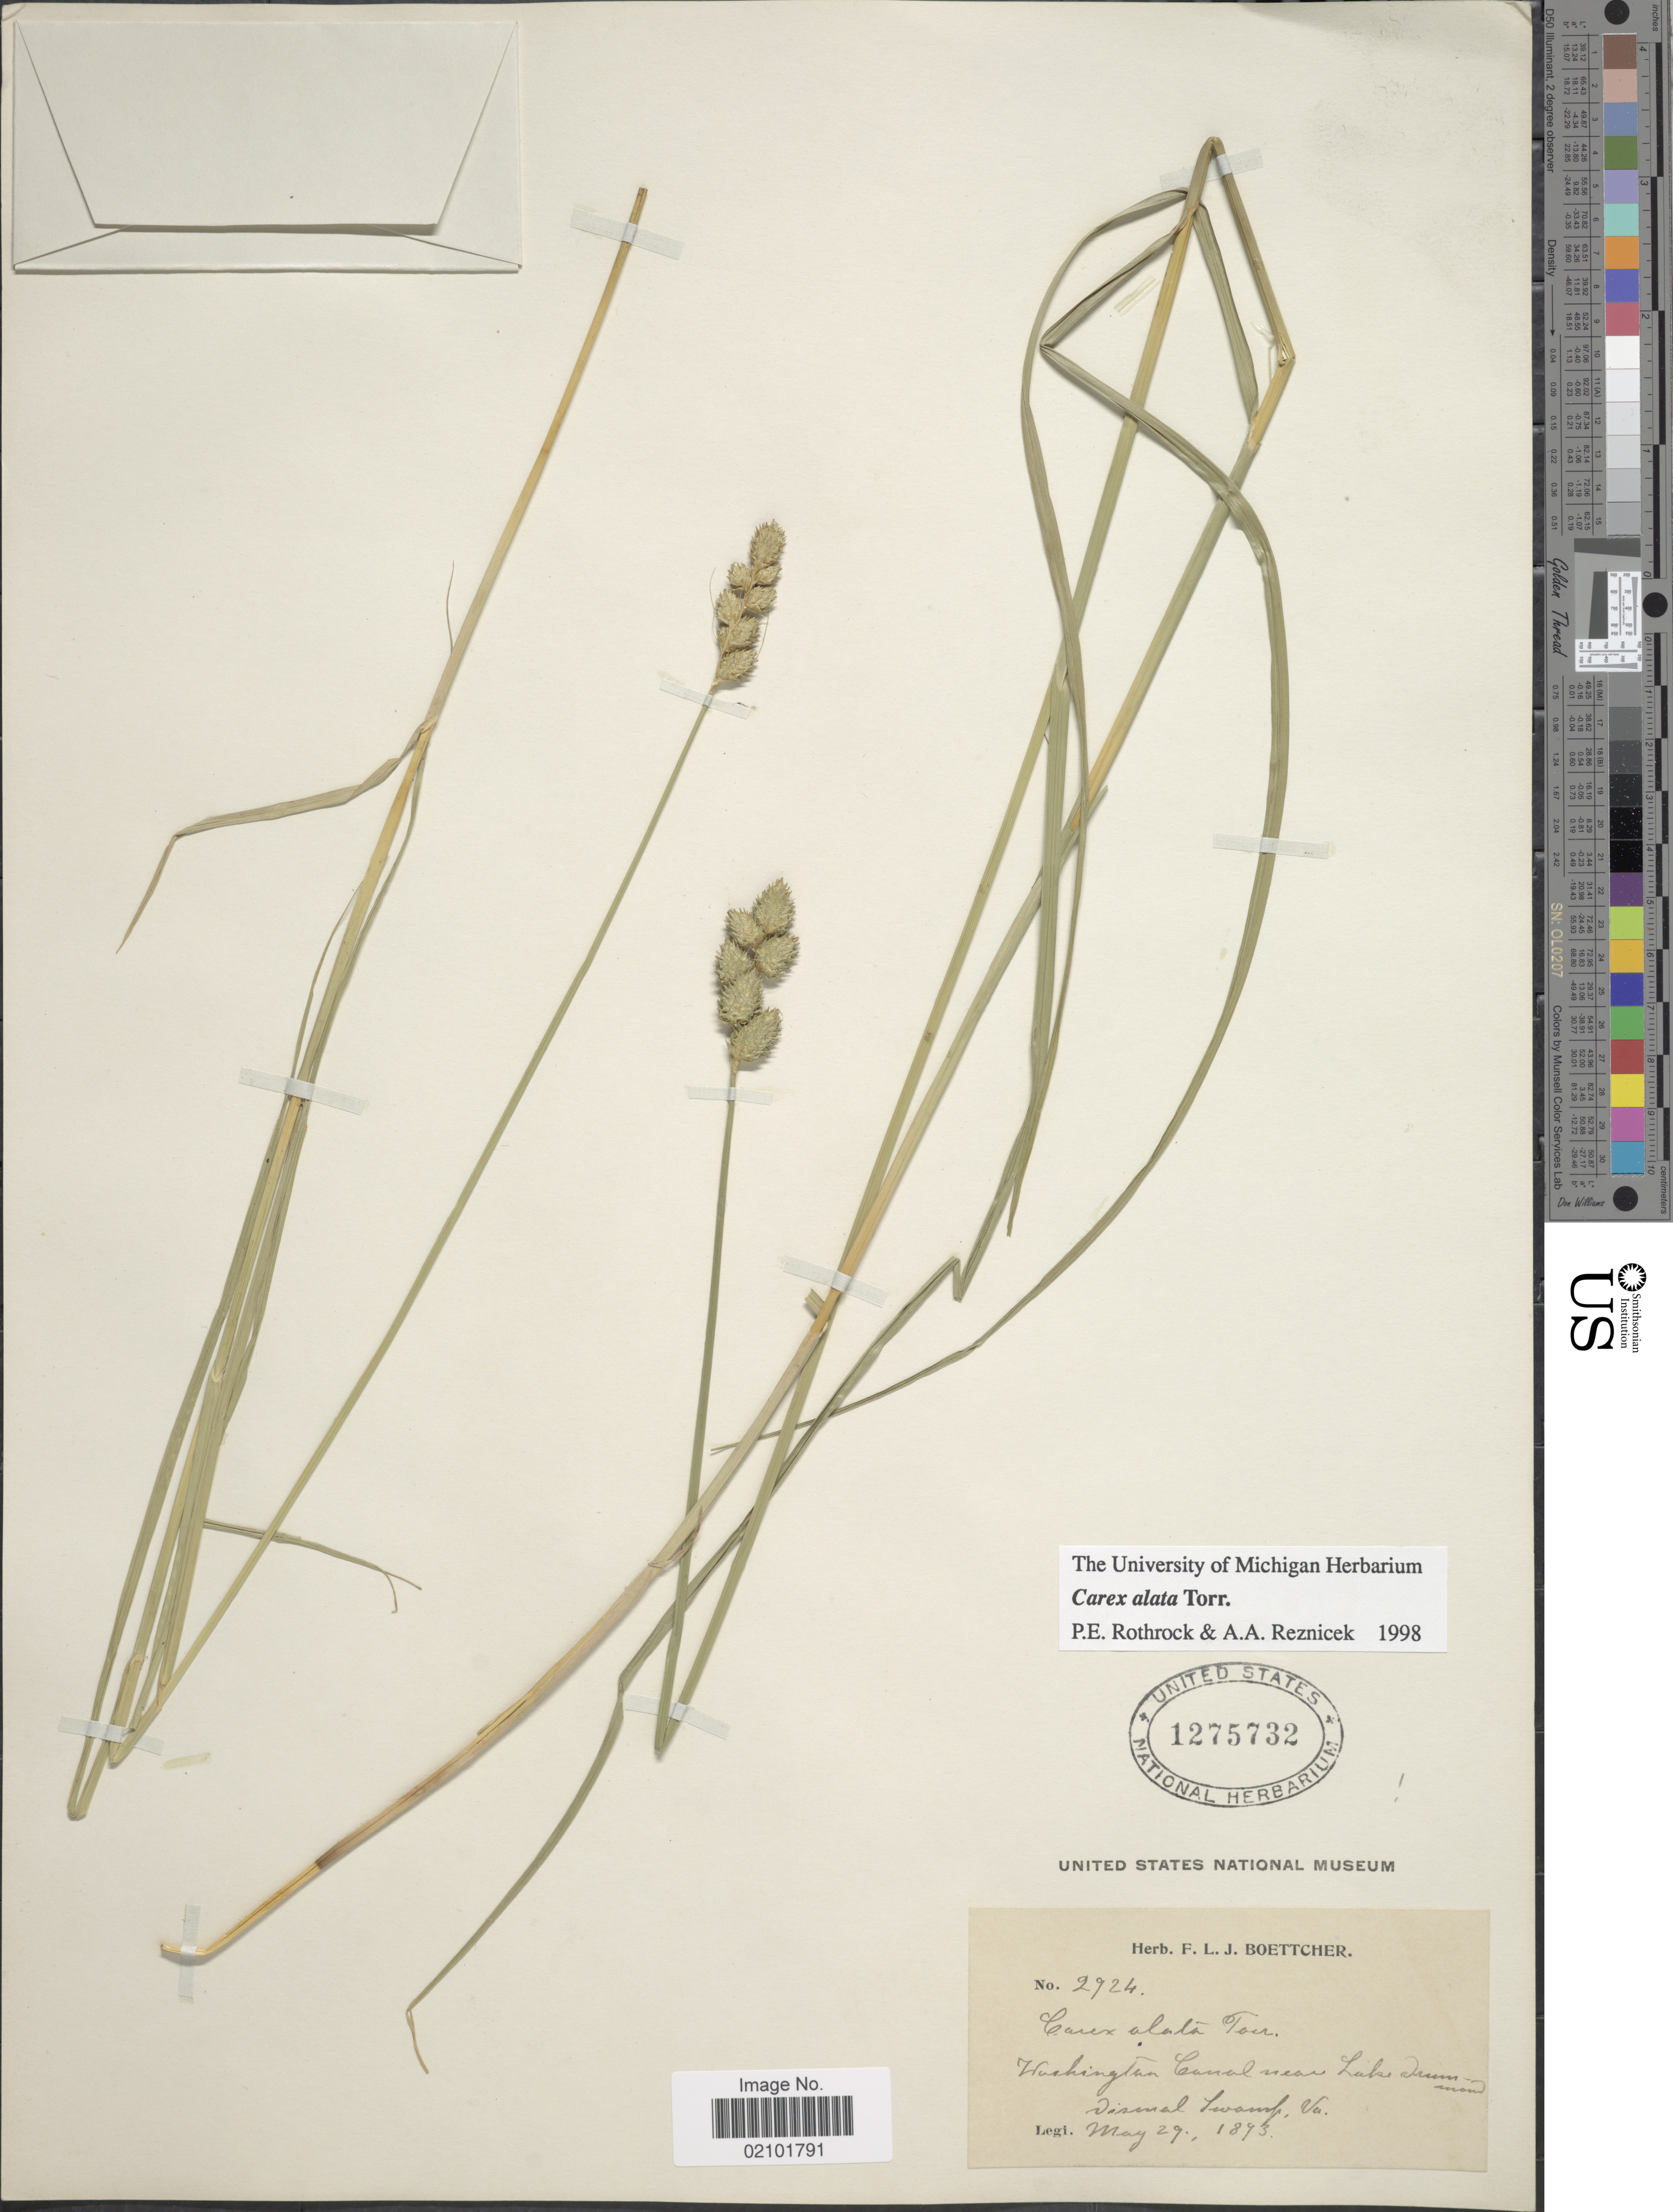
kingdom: Plantae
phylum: Tracheophyta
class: Liliopsida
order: Poales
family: Cyperaceae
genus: Carex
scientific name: Carex alata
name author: Torr.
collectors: ex herb. F. L. J. Boettcher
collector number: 2924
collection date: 1893-05-29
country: United States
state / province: Virginia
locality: Washington Canal near Lake Drummond. Dismal Swamp.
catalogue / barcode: US 1275732